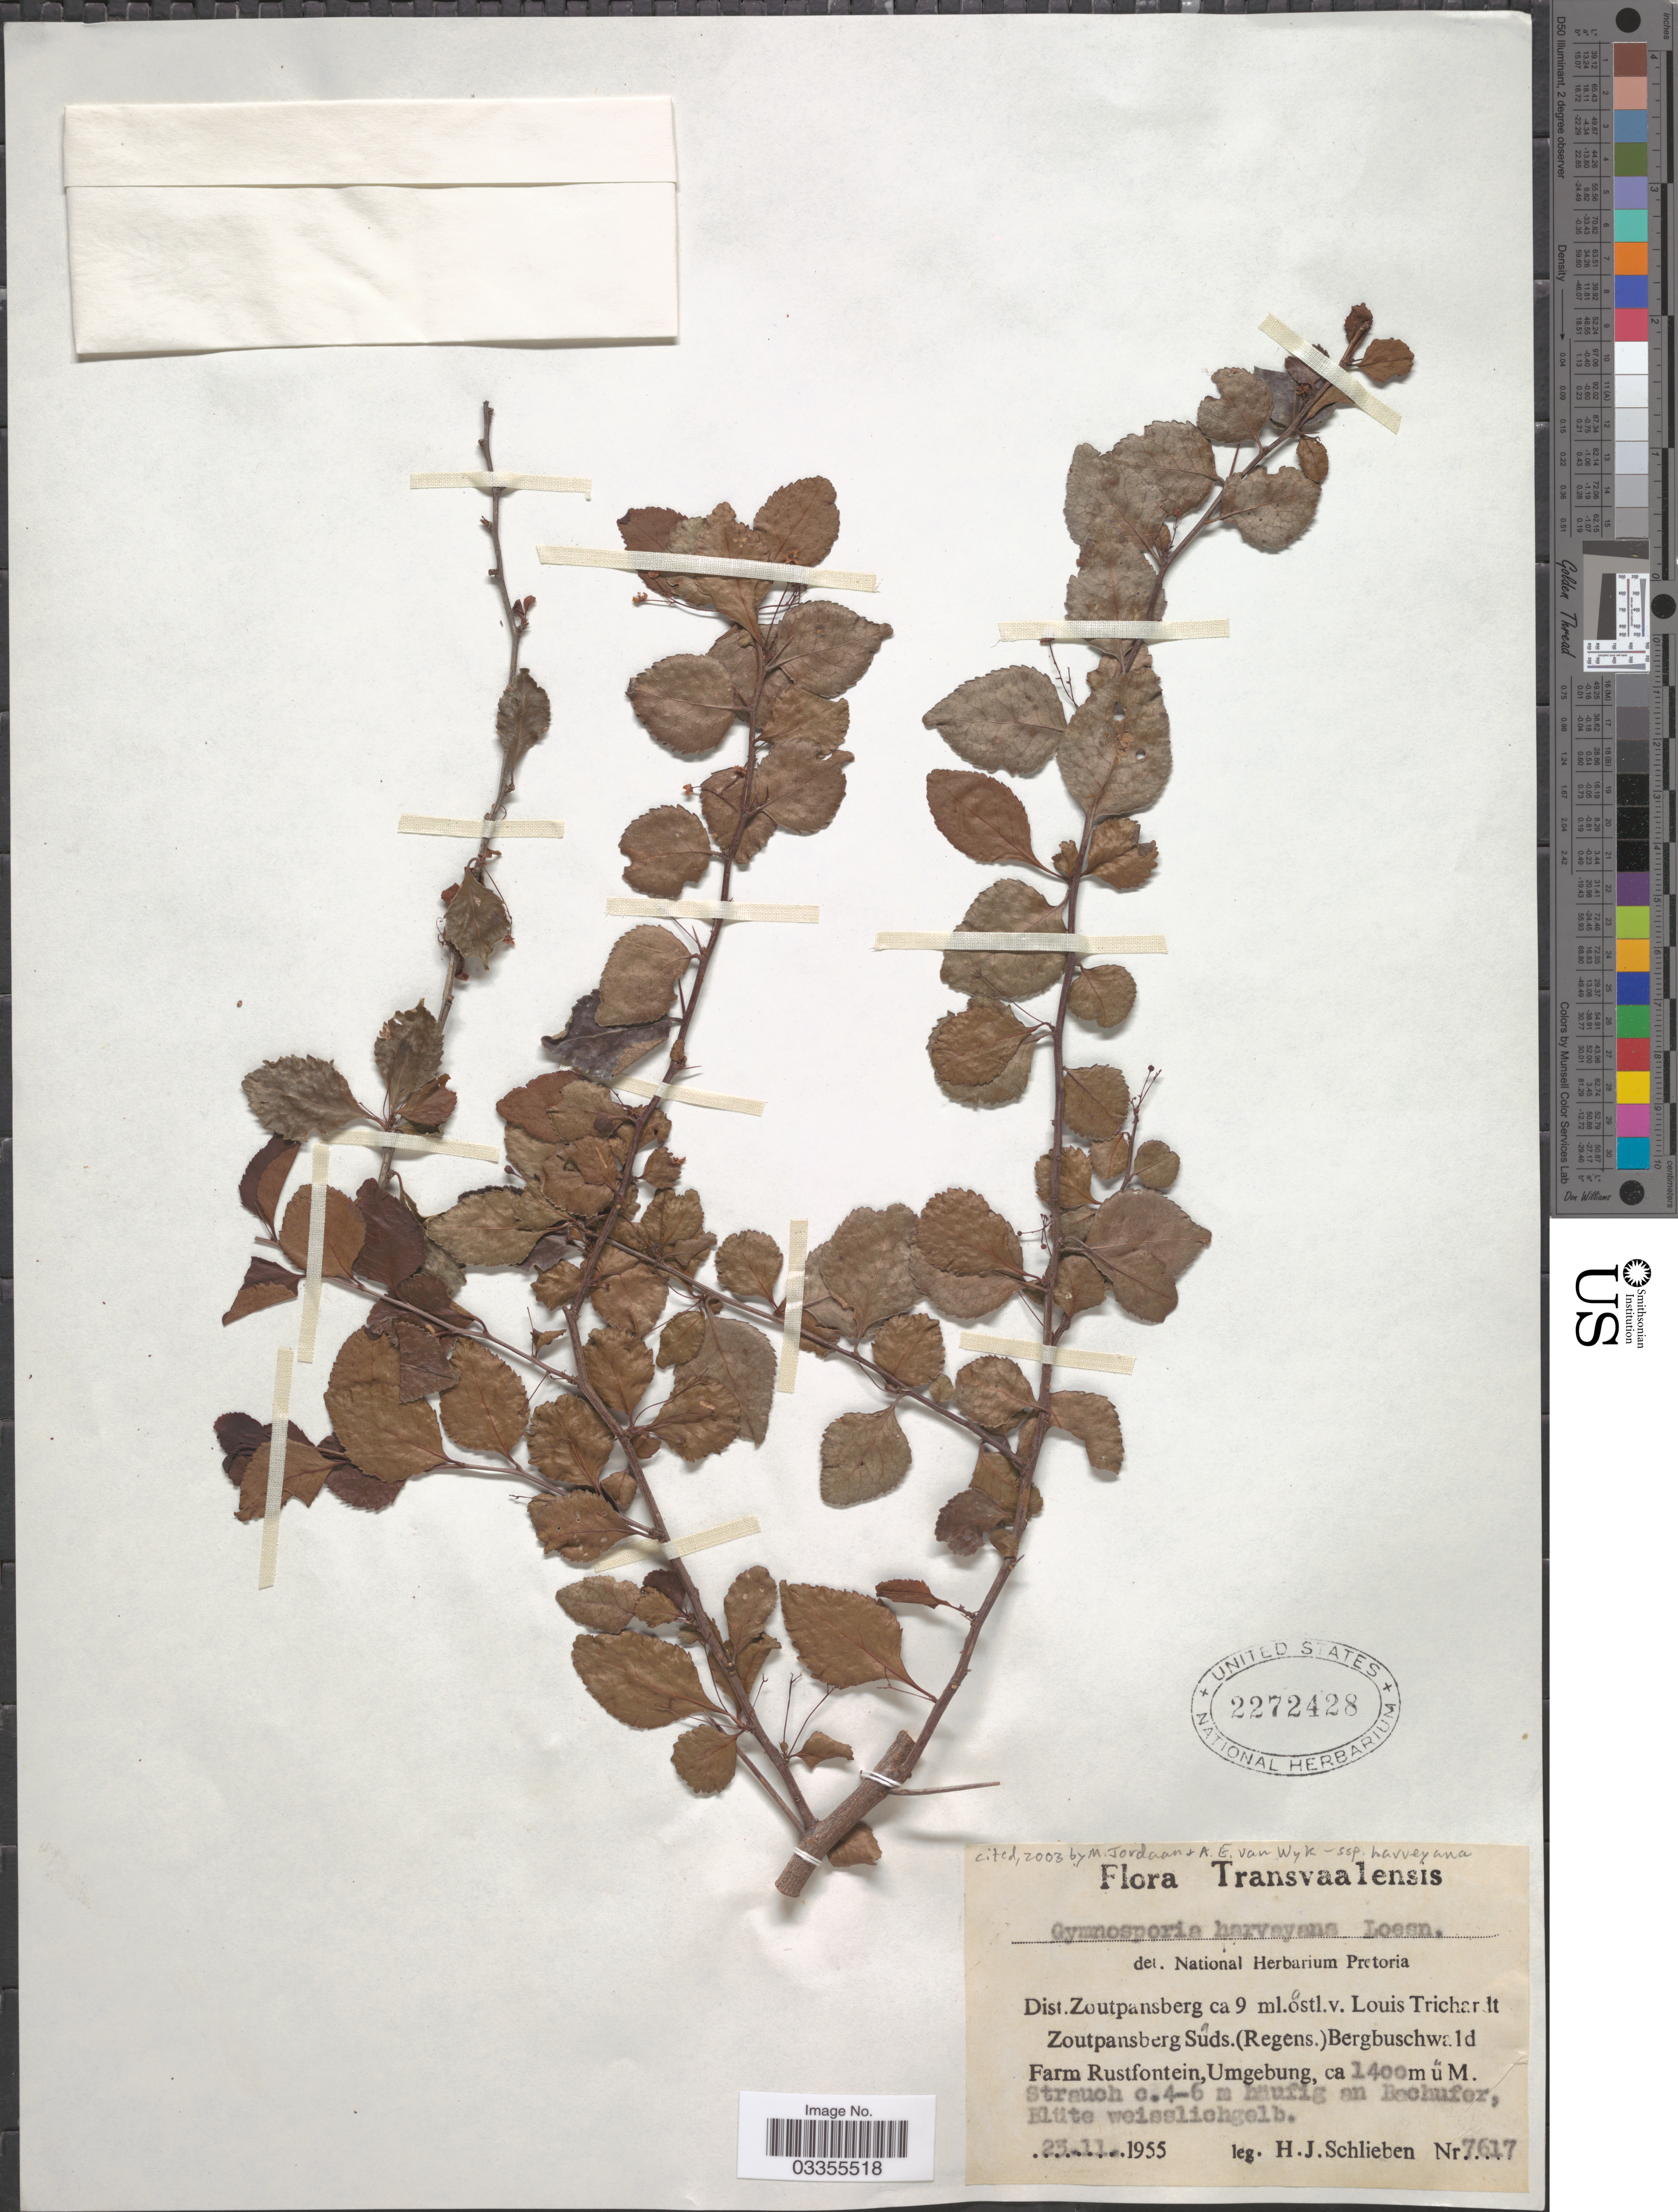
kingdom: Plantae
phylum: Tracheophyta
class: Magnoliopsida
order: Celastrales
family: Celastraceae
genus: Gymnosporia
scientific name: Gymnosporia harveyana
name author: Loes.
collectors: H. J. Schlieben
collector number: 7617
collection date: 1955-11-23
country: South Africa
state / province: Limpopo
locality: Transvaalensis. Dist. Zoutpansberg ca 9 ml. östl.v. Louis Trichardt Zoutpansberg Süds. (Regens.) Bergbuschwald Farm Rustfontein, Umgebung.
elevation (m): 1400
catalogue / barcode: US 2272428